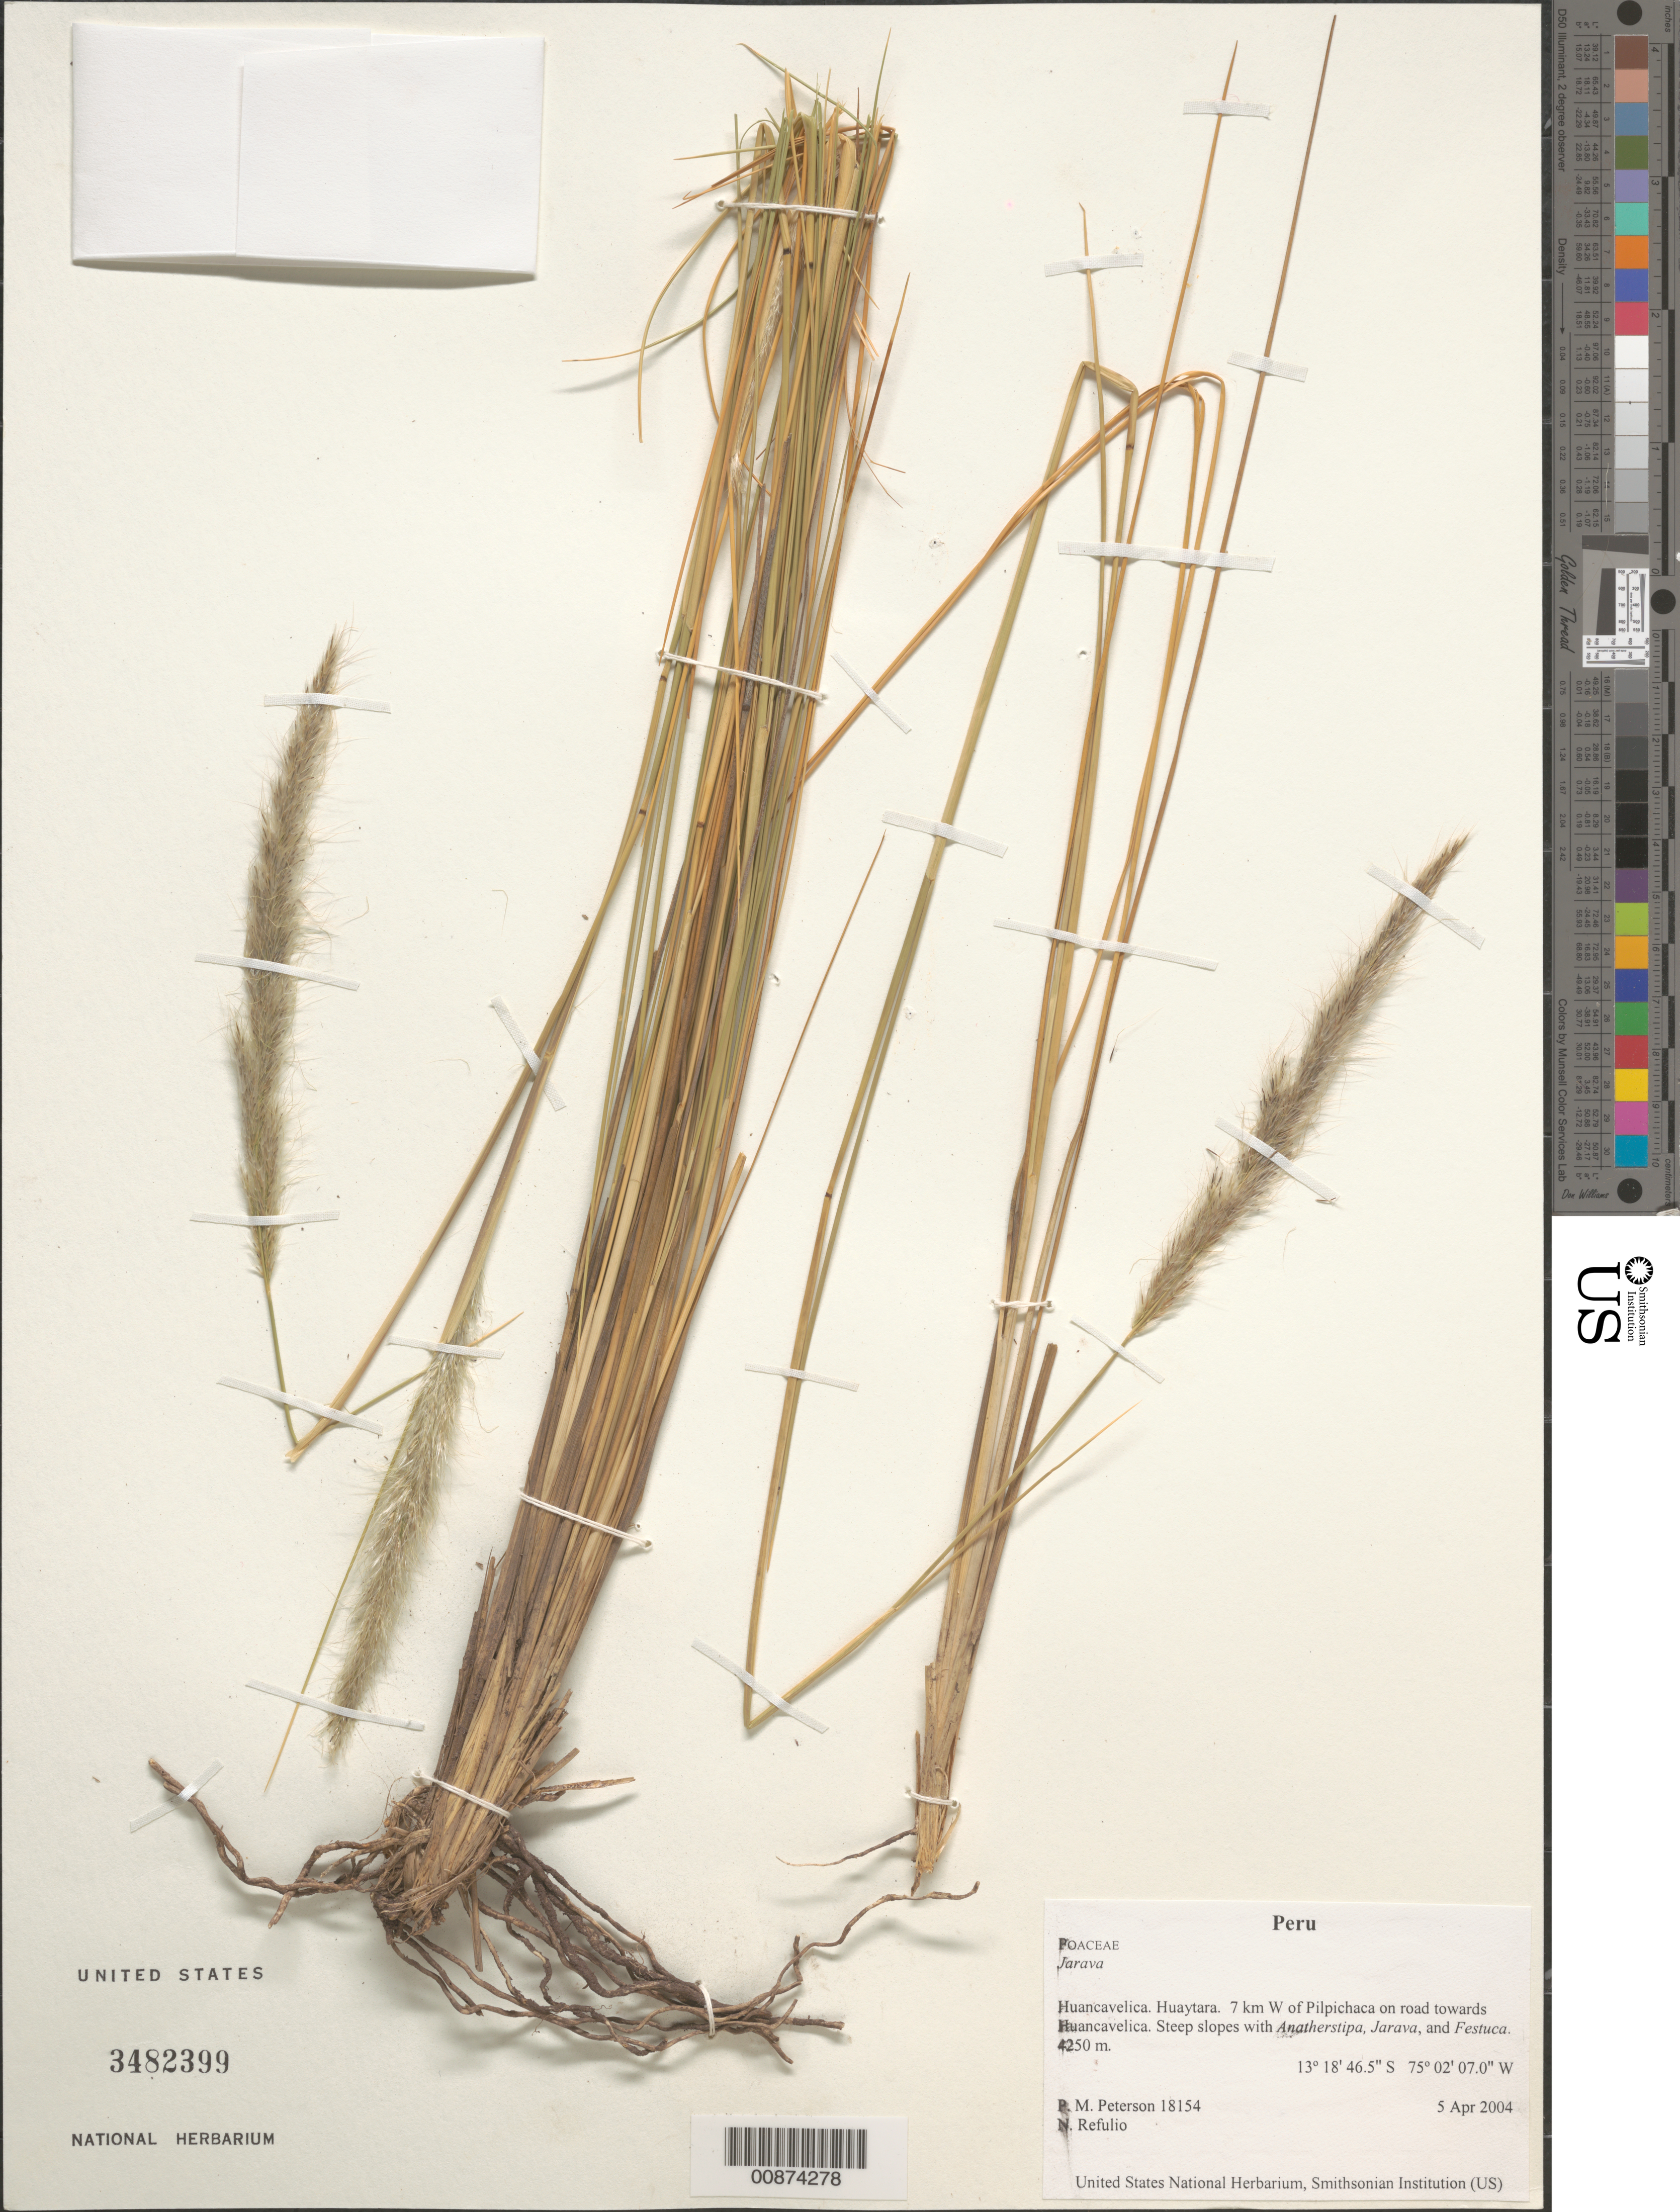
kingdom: Plantae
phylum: Tracheophyta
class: Liliopsida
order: Poales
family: Poaceae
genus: Jarava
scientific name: Jarava sp.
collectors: P. M. Peterson & N. Refulio-Rodríguez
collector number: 18154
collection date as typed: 05 Apr 2004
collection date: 2004-04-05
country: Peru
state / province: Huancavelica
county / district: Huaytara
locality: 7 km W of Pilpichaca on road towards Huancavelica. Steep slopes with Anatherstipa, Jarava, and Festuca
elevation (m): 4250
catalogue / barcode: US 3482399